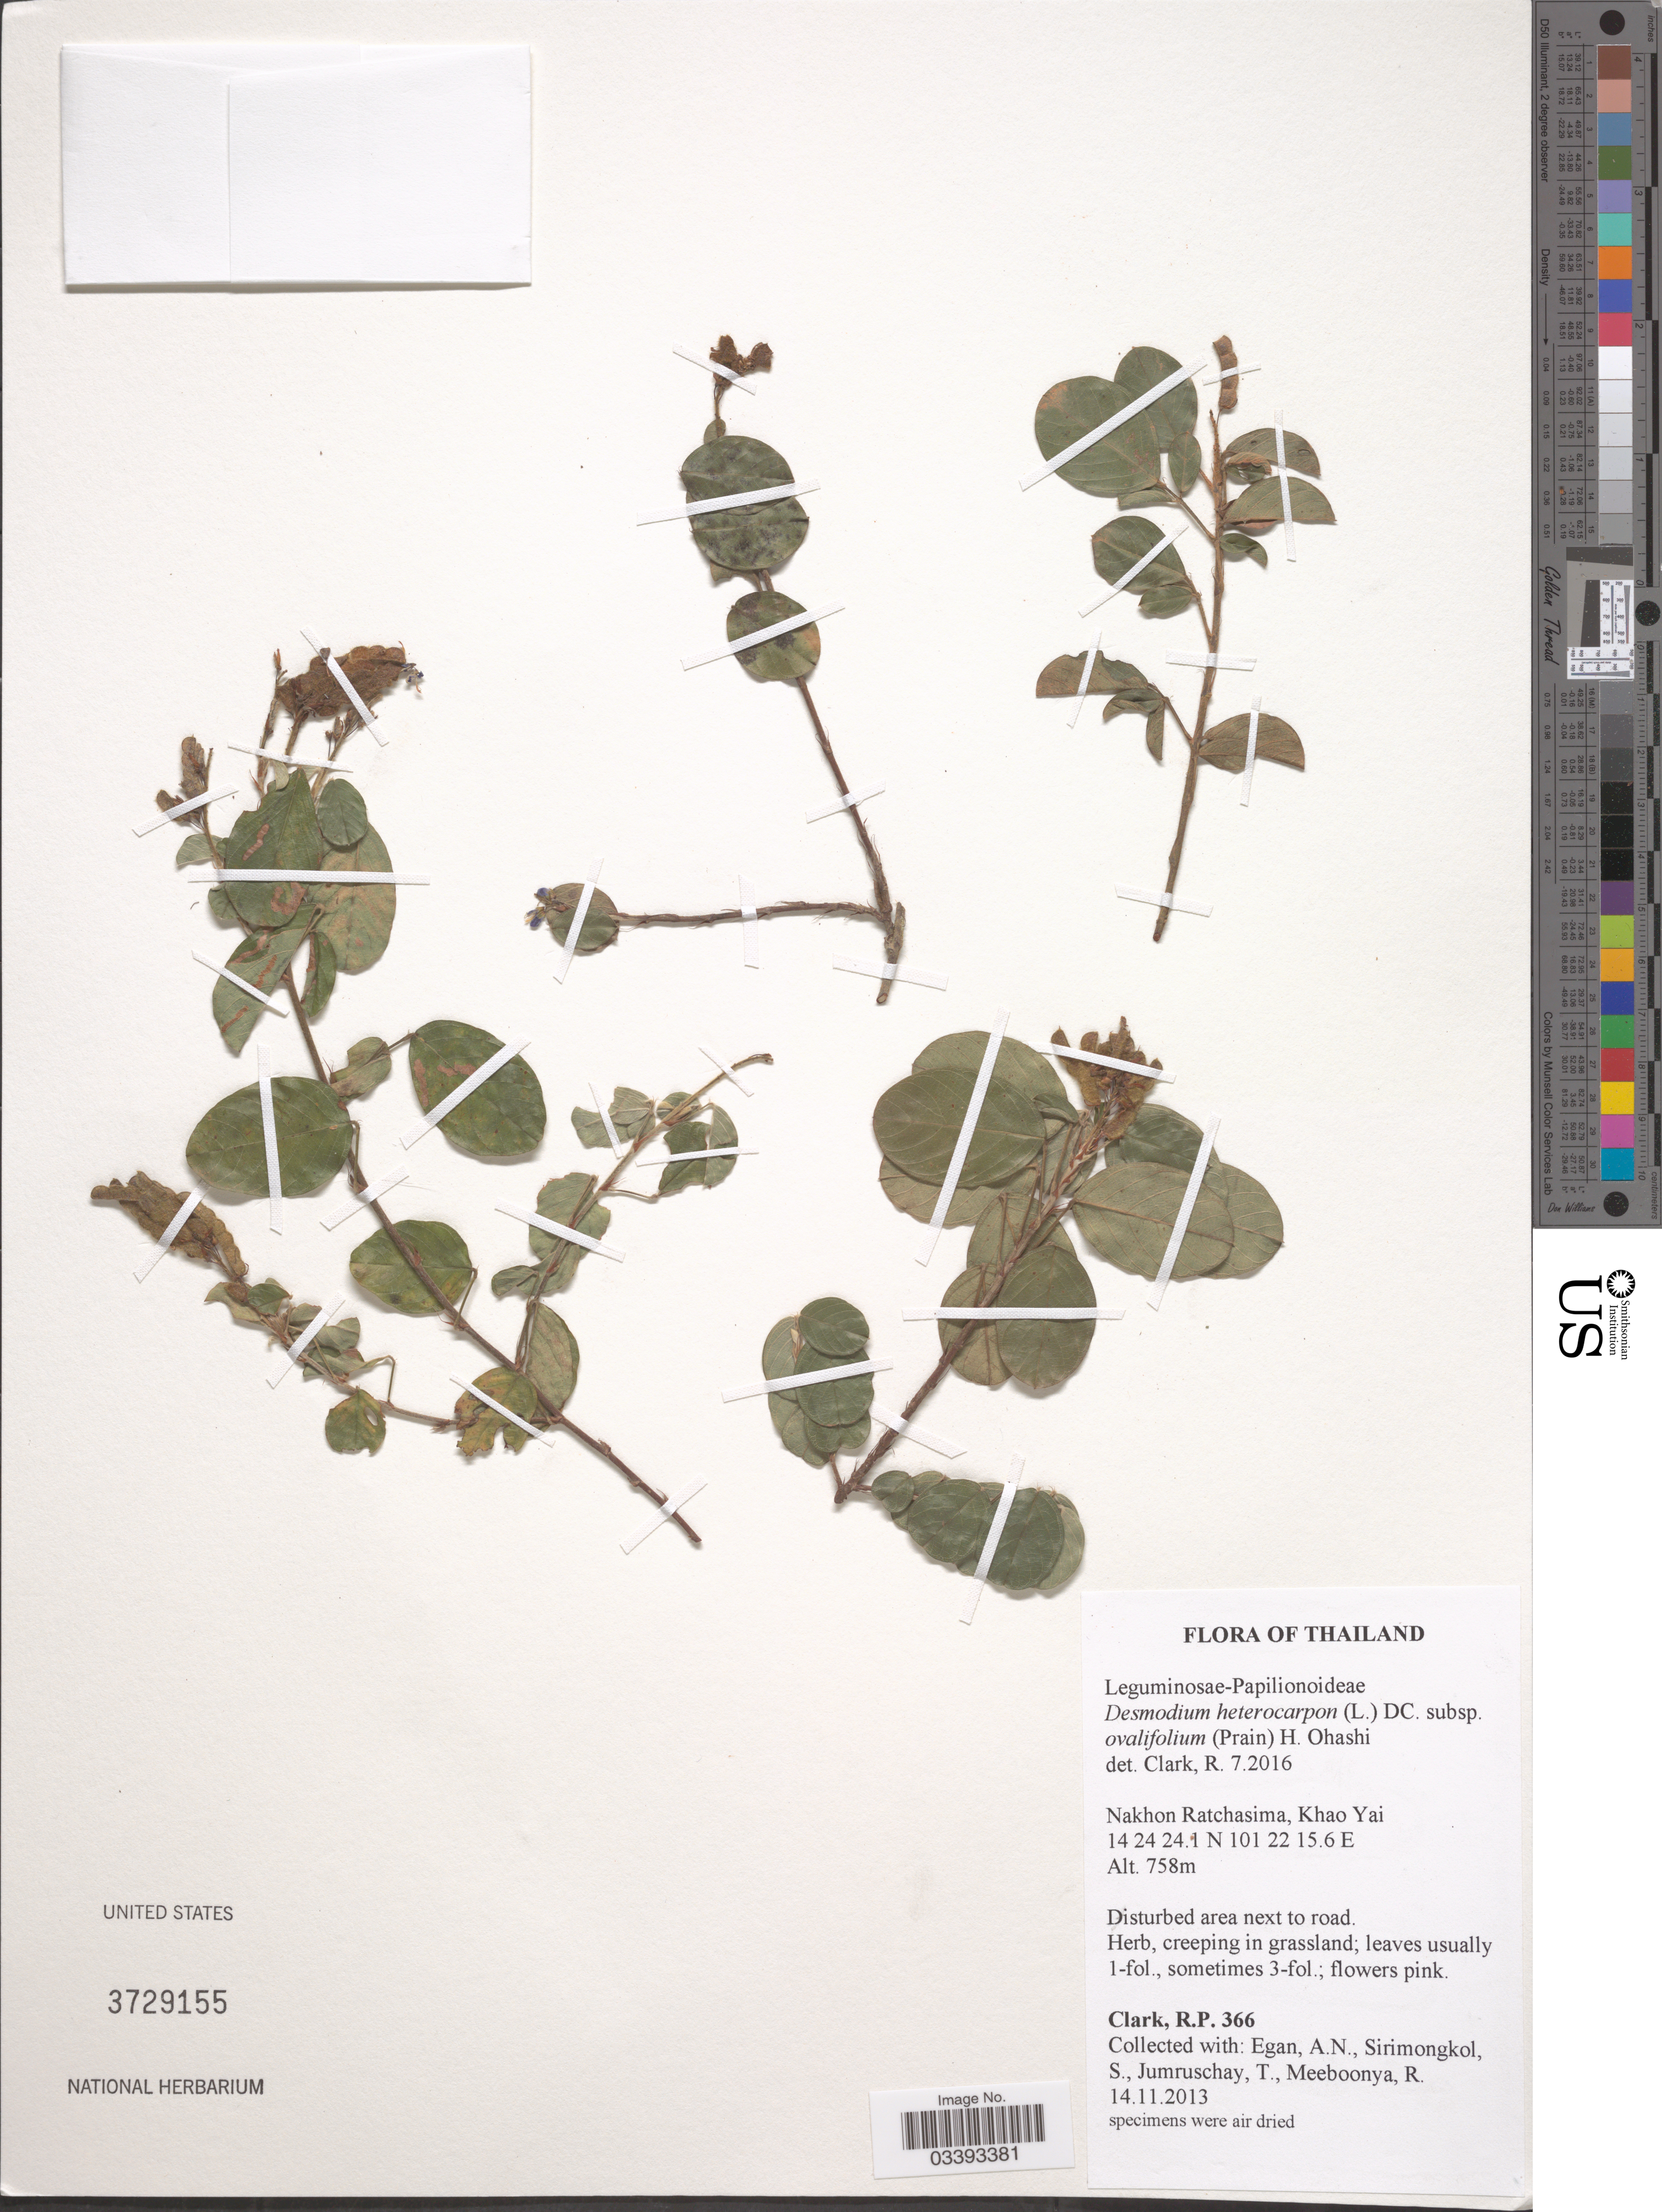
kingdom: Plantae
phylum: Tracheophyta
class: Magnoliopsida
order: Fabales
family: Fabaceae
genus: Desmodium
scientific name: Desmodium heterocarpon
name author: (L.) DC.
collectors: R. P. Clark, A. N. Egan, S. Sirimongkol, T. Jumruschay & R. Meeboonya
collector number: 366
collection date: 2013-11-14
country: Thailand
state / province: Nakhon Ratchasima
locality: Khao Yai.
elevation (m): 758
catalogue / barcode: US 3729155